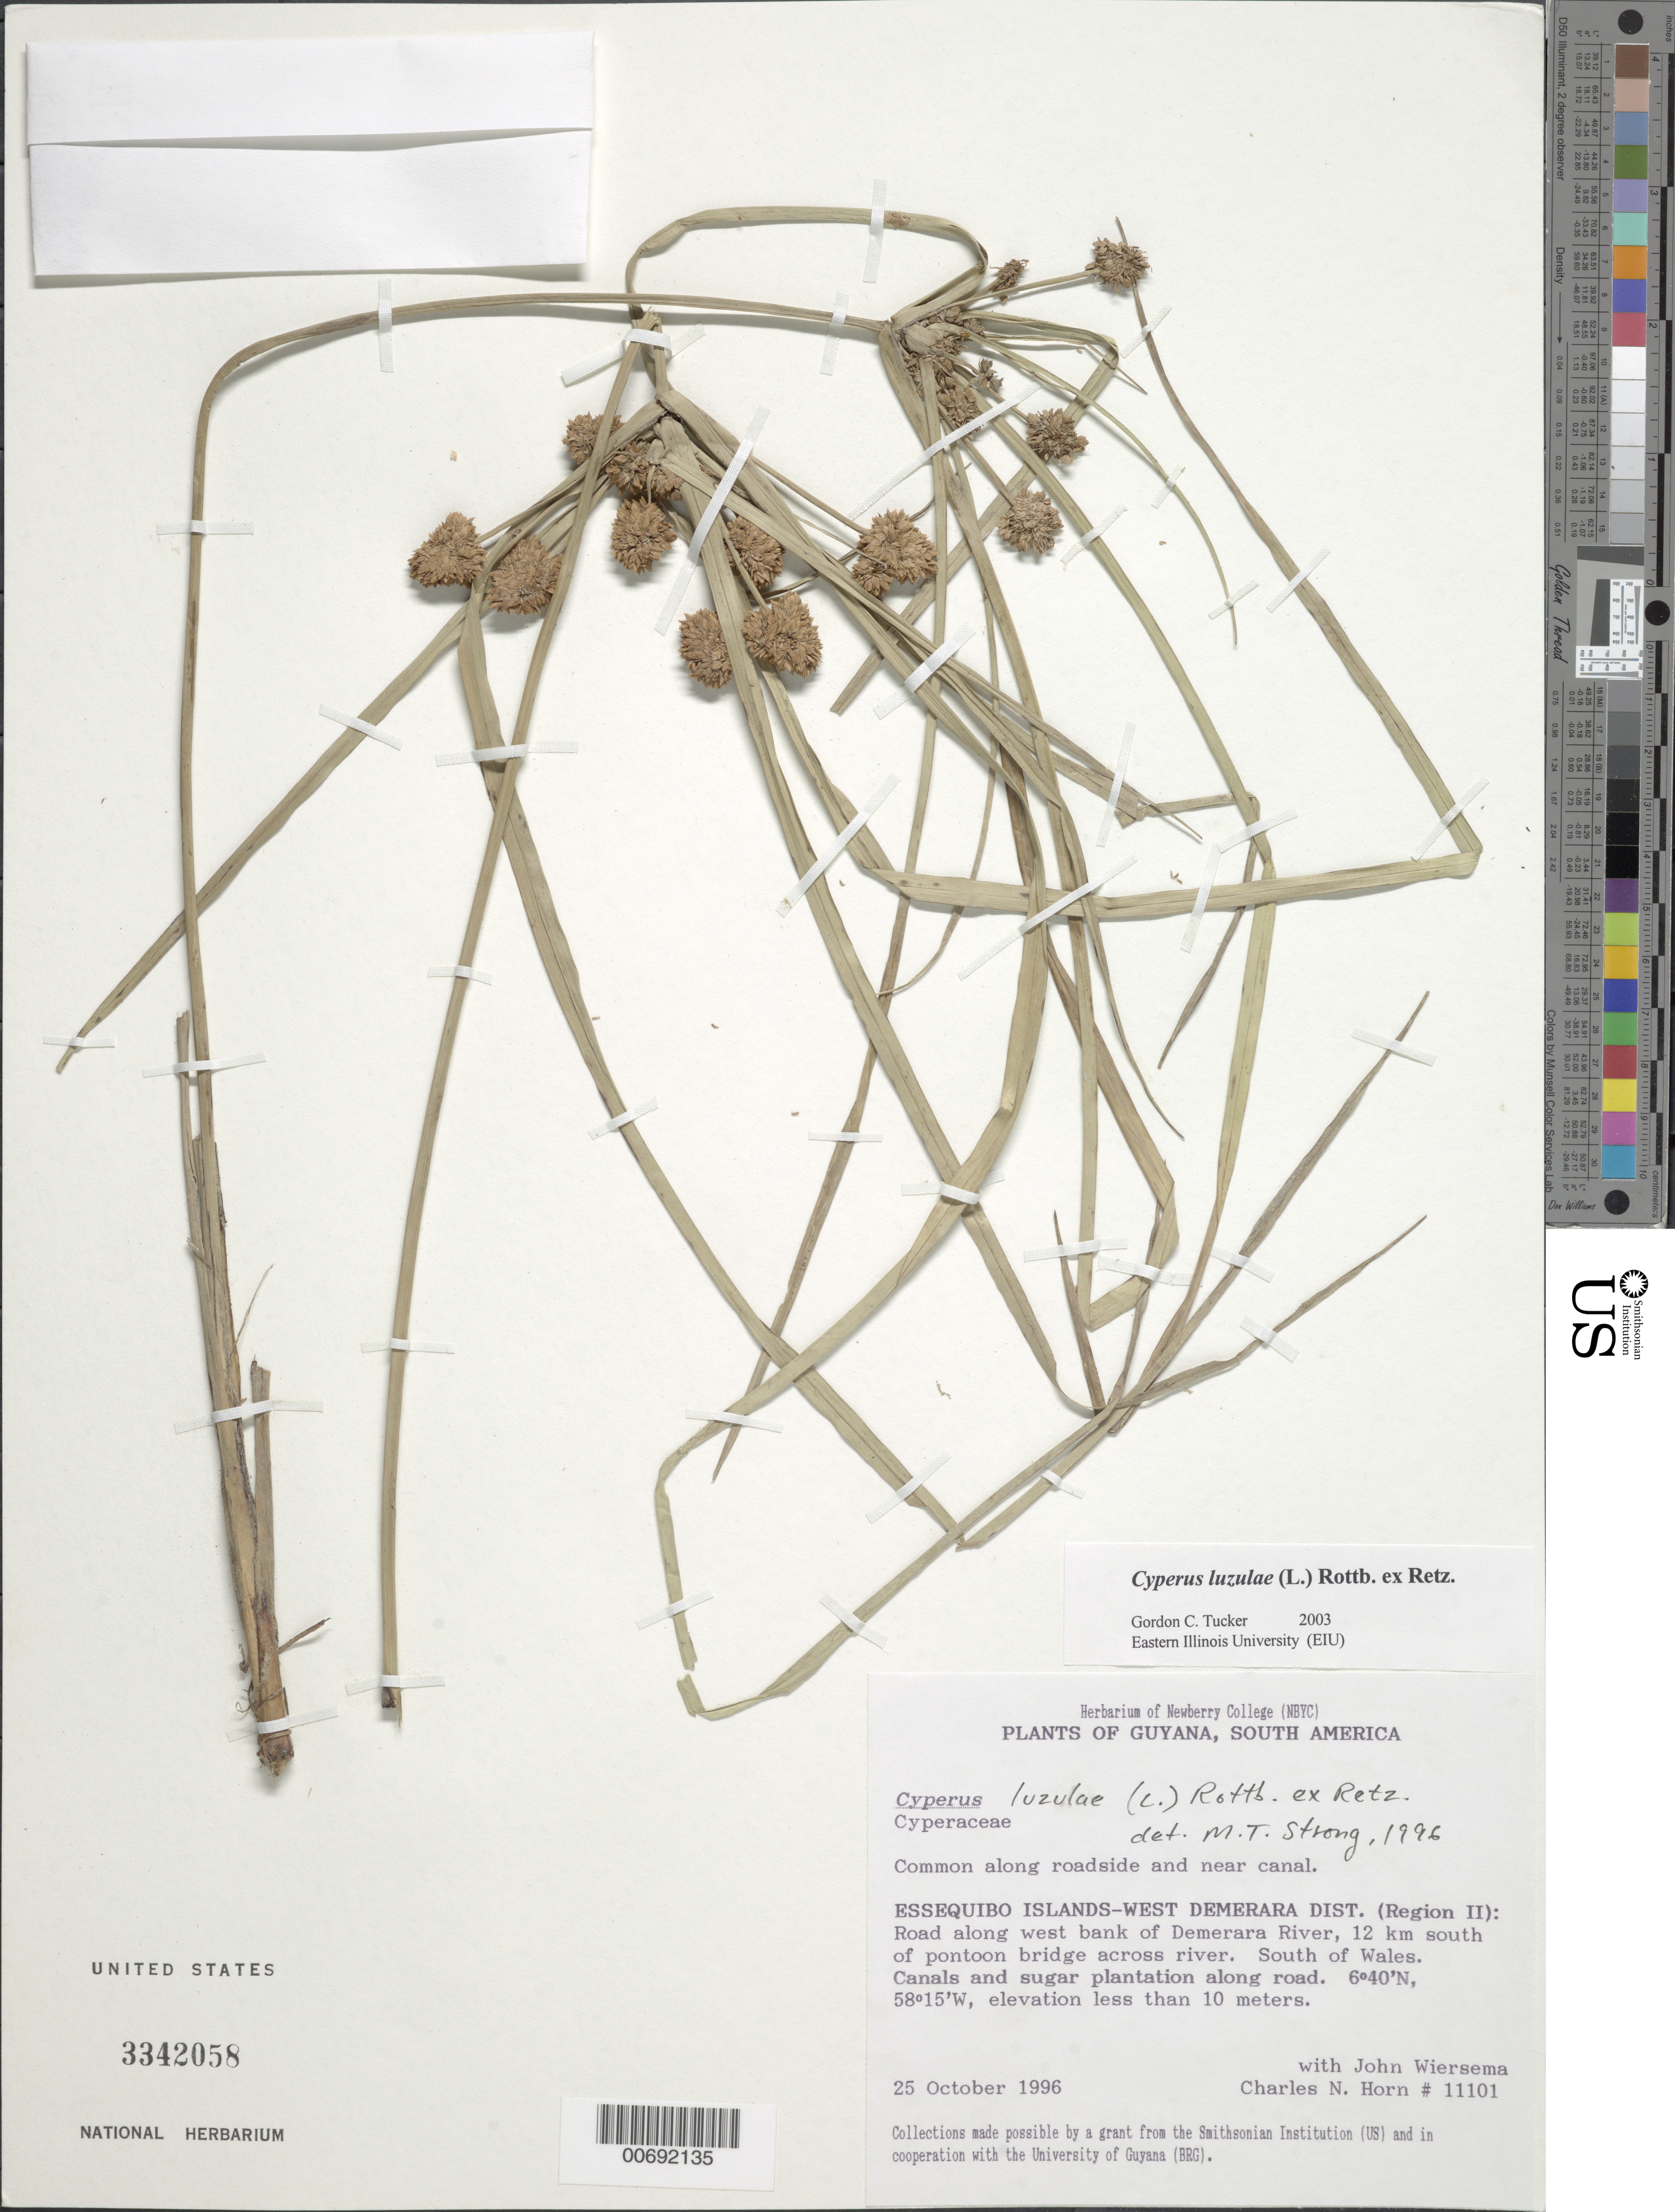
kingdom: Plantae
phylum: Tracheophyta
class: Liliopsida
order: Poales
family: Cyperaceae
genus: Cyperus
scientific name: Cyperus luzulae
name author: (L.) Rottb. ex Retz.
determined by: Tucker, G. C.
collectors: C. N. Horn & J. H. Wiersema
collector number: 11101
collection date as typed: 25-Oct-96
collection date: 1996-10-25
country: Guyana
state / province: Essequibo Isl-W. Demerara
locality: Demerara R., W bank, 12 km S of pontoon bridge across R.; S of Wales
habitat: Along roadside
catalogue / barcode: US 3342058